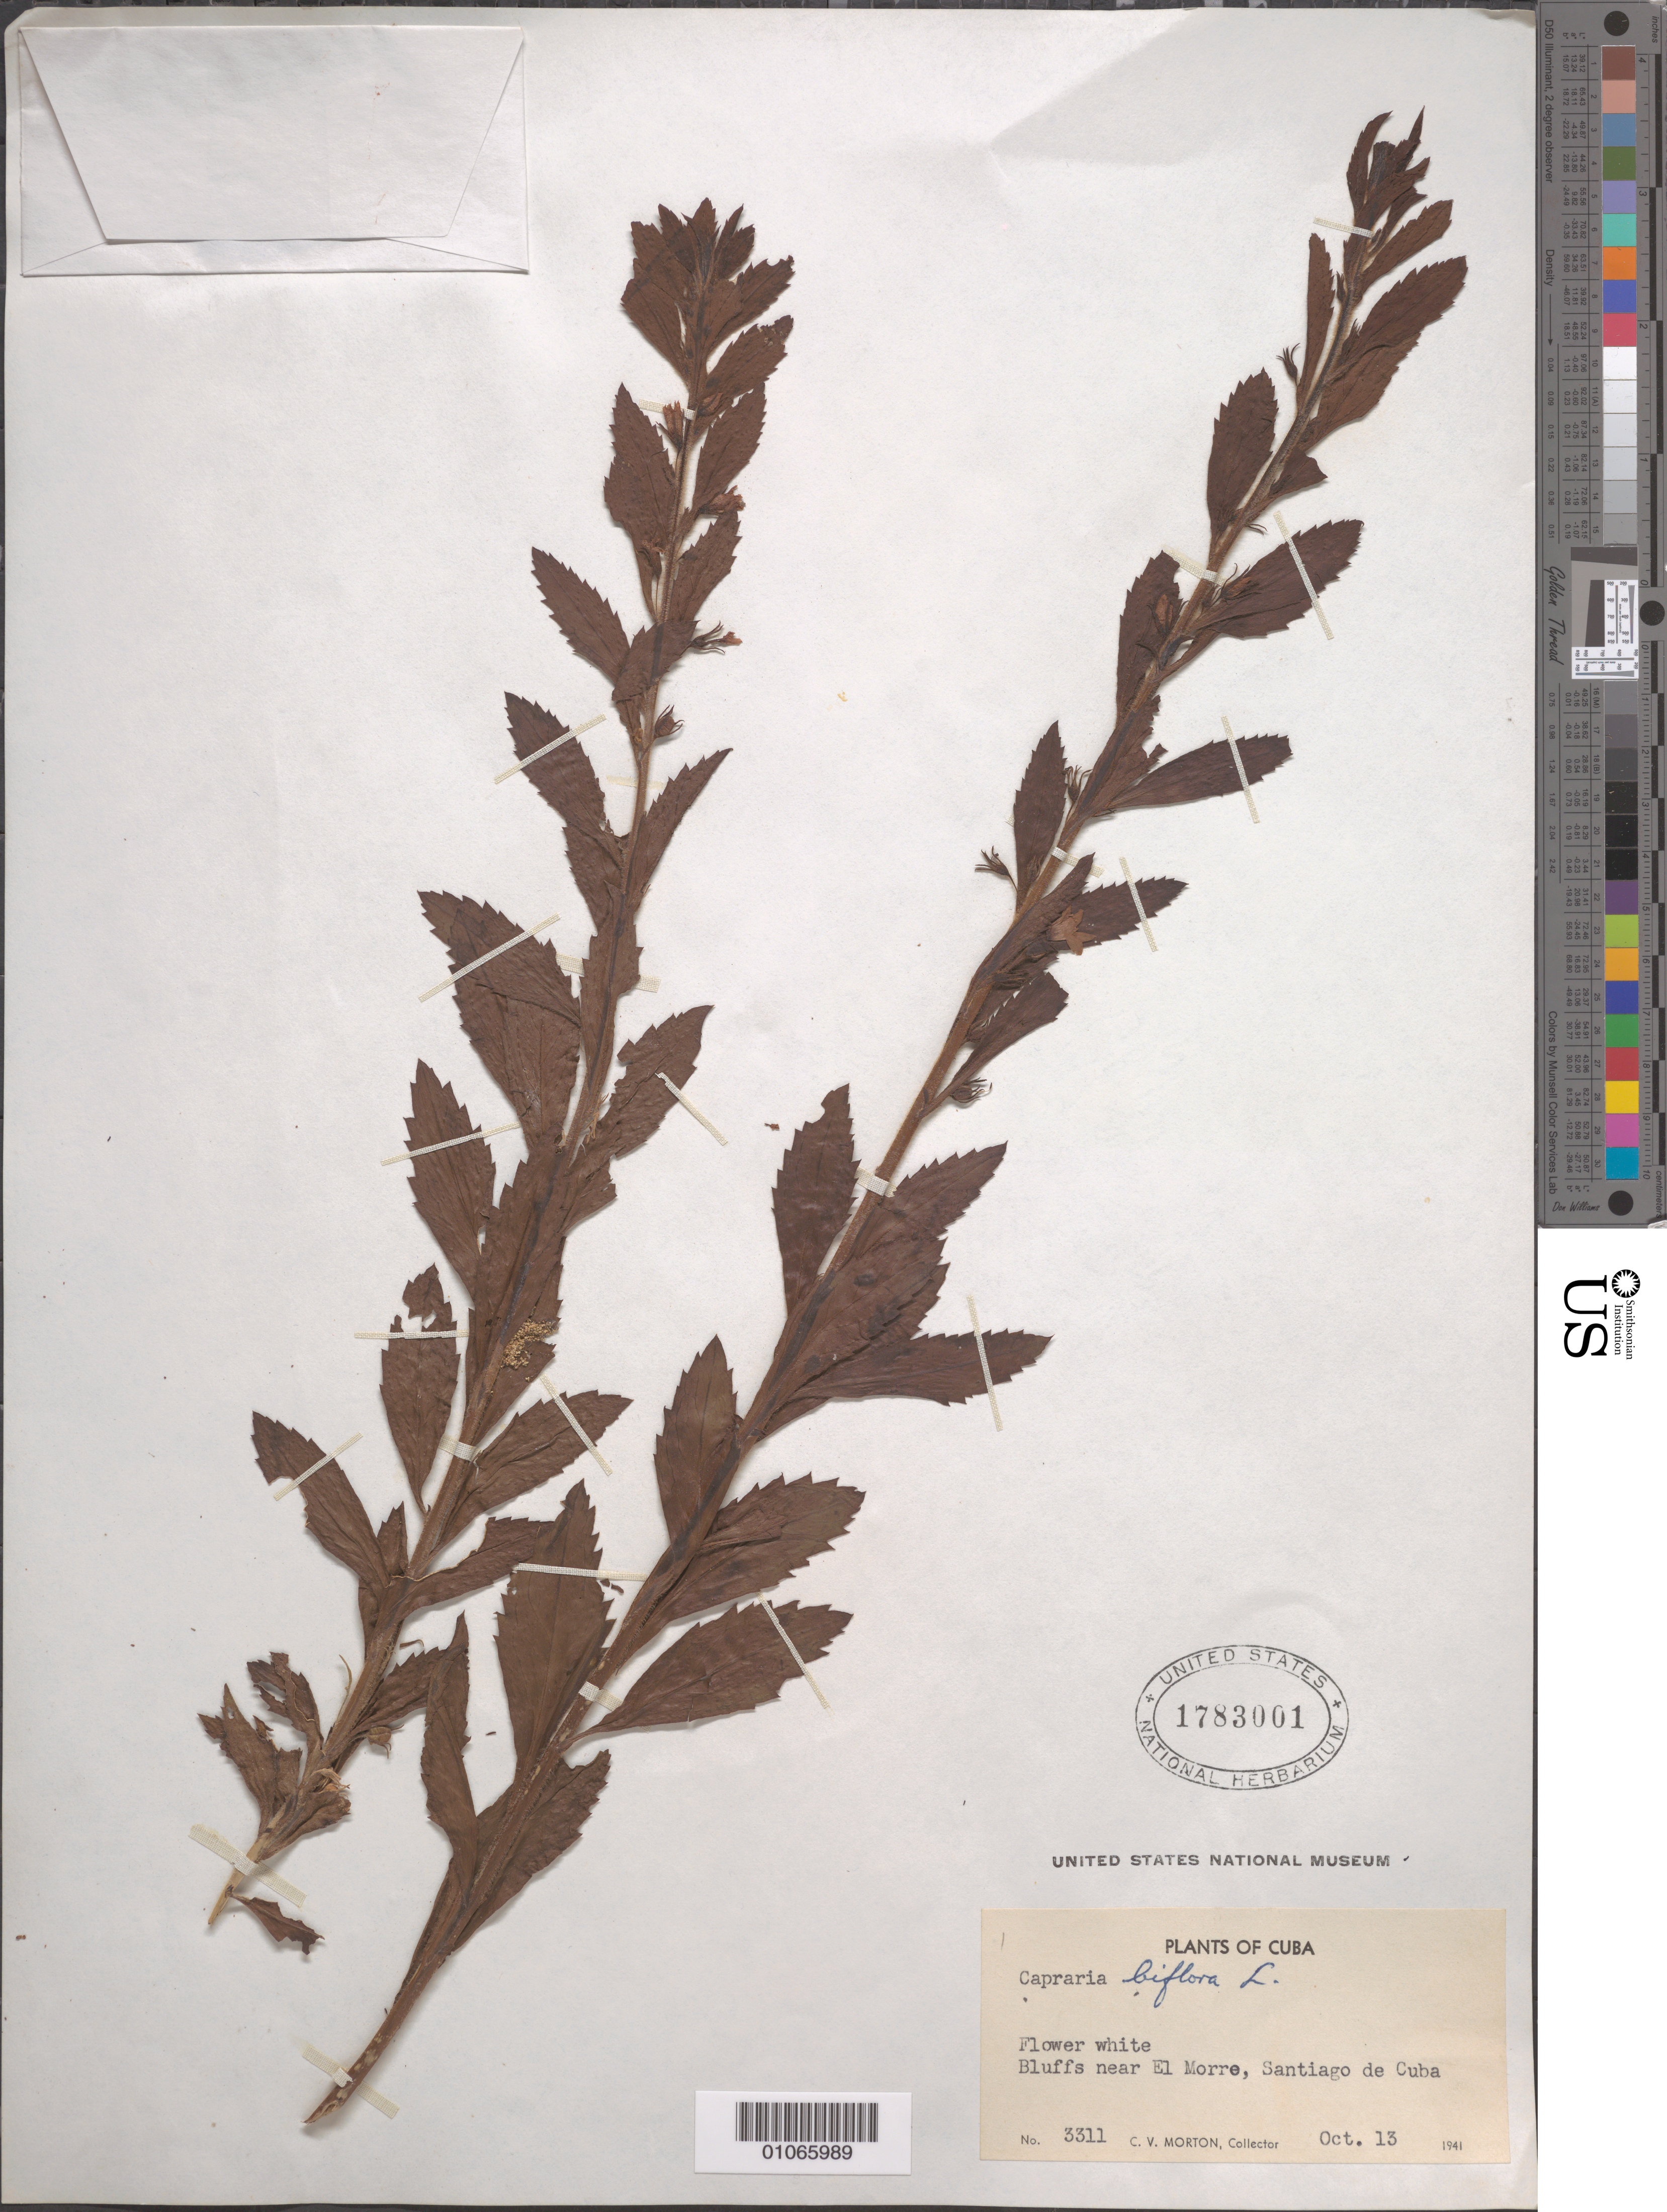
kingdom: Plantae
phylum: Tracheophyta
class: Magnoliopsida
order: Lamiales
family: Scrophulariaceae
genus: Capraria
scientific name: Capraria biflora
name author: L.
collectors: C. V. Morton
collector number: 3311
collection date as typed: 13 Oct 1941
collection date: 1941-10-13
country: Cuba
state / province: Santiago de Cuba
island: Cuba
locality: Bluffs near El Morre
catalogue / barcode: US 1783001